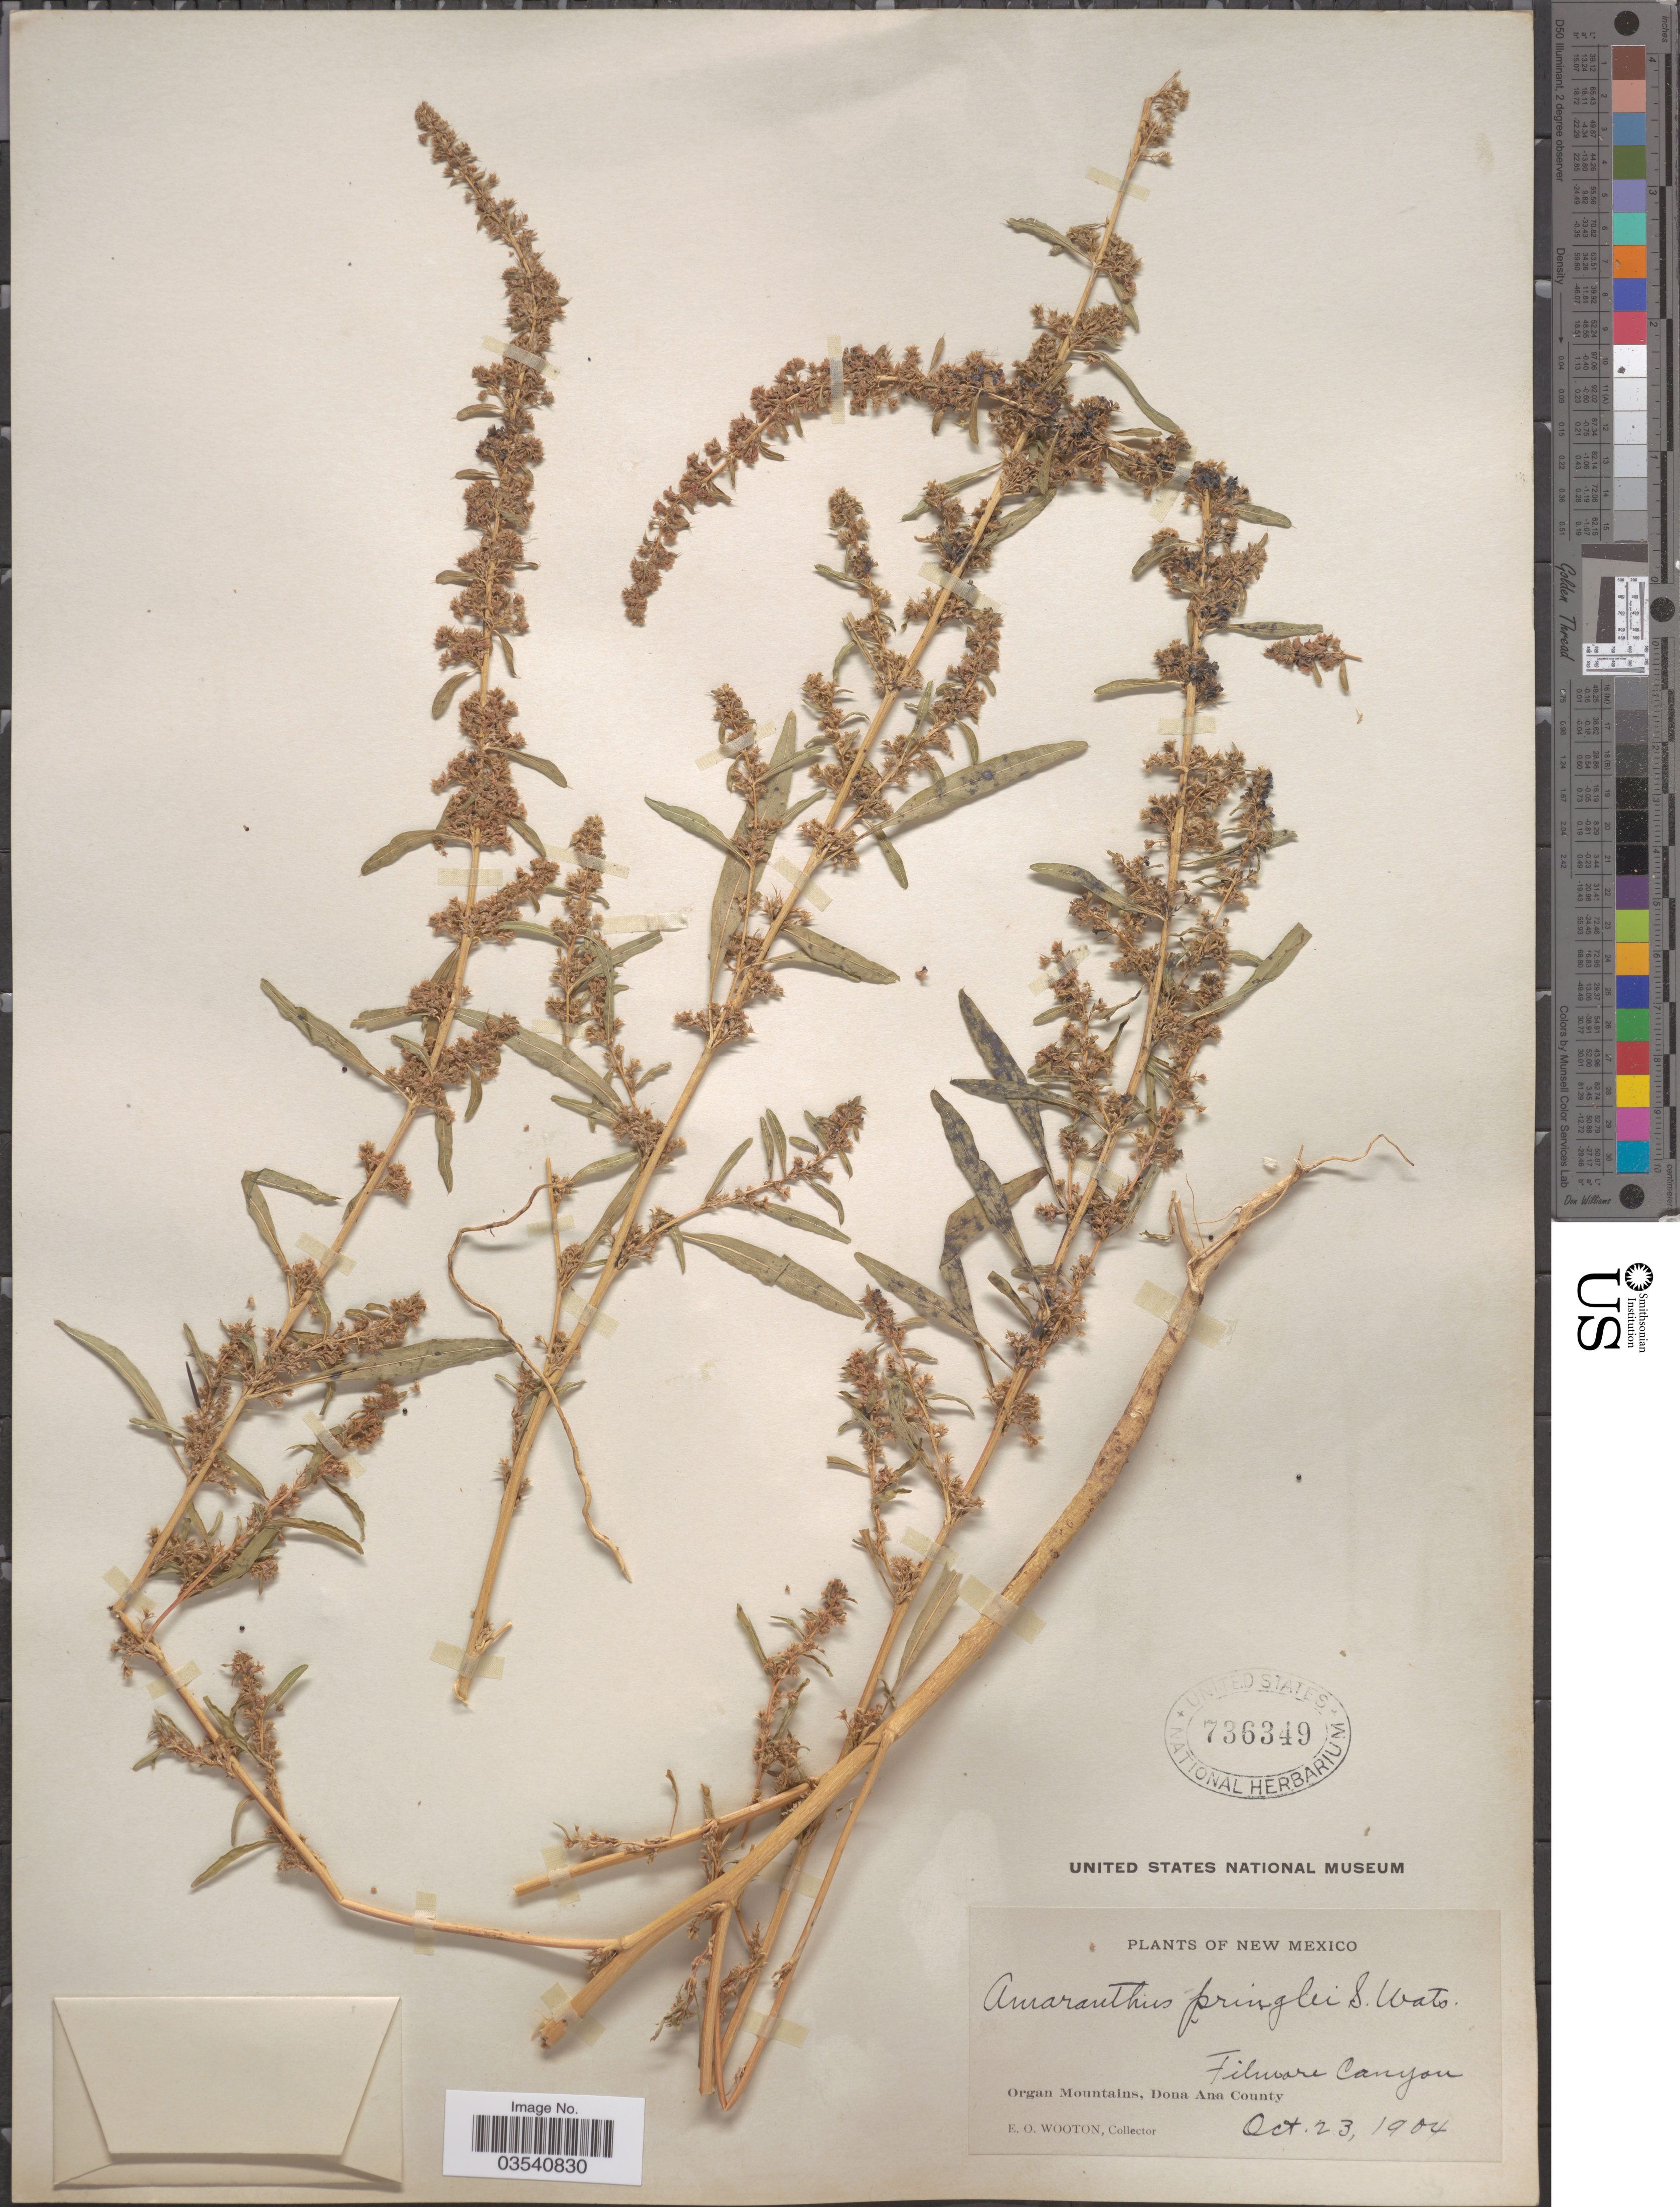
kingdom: Plantae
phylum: Tracheophyta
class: Magnoliopsida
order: Caryophyllales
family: Amaranthaceae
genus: Amaranthus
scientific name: Amaranthus pringlei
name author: S. Watson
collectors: E. O. Wooton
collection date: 1904-10-23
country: United States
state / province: New Mexico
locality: Filmore Canyon. Organ Mountains, Dona Ana County.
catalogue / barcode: US 736349